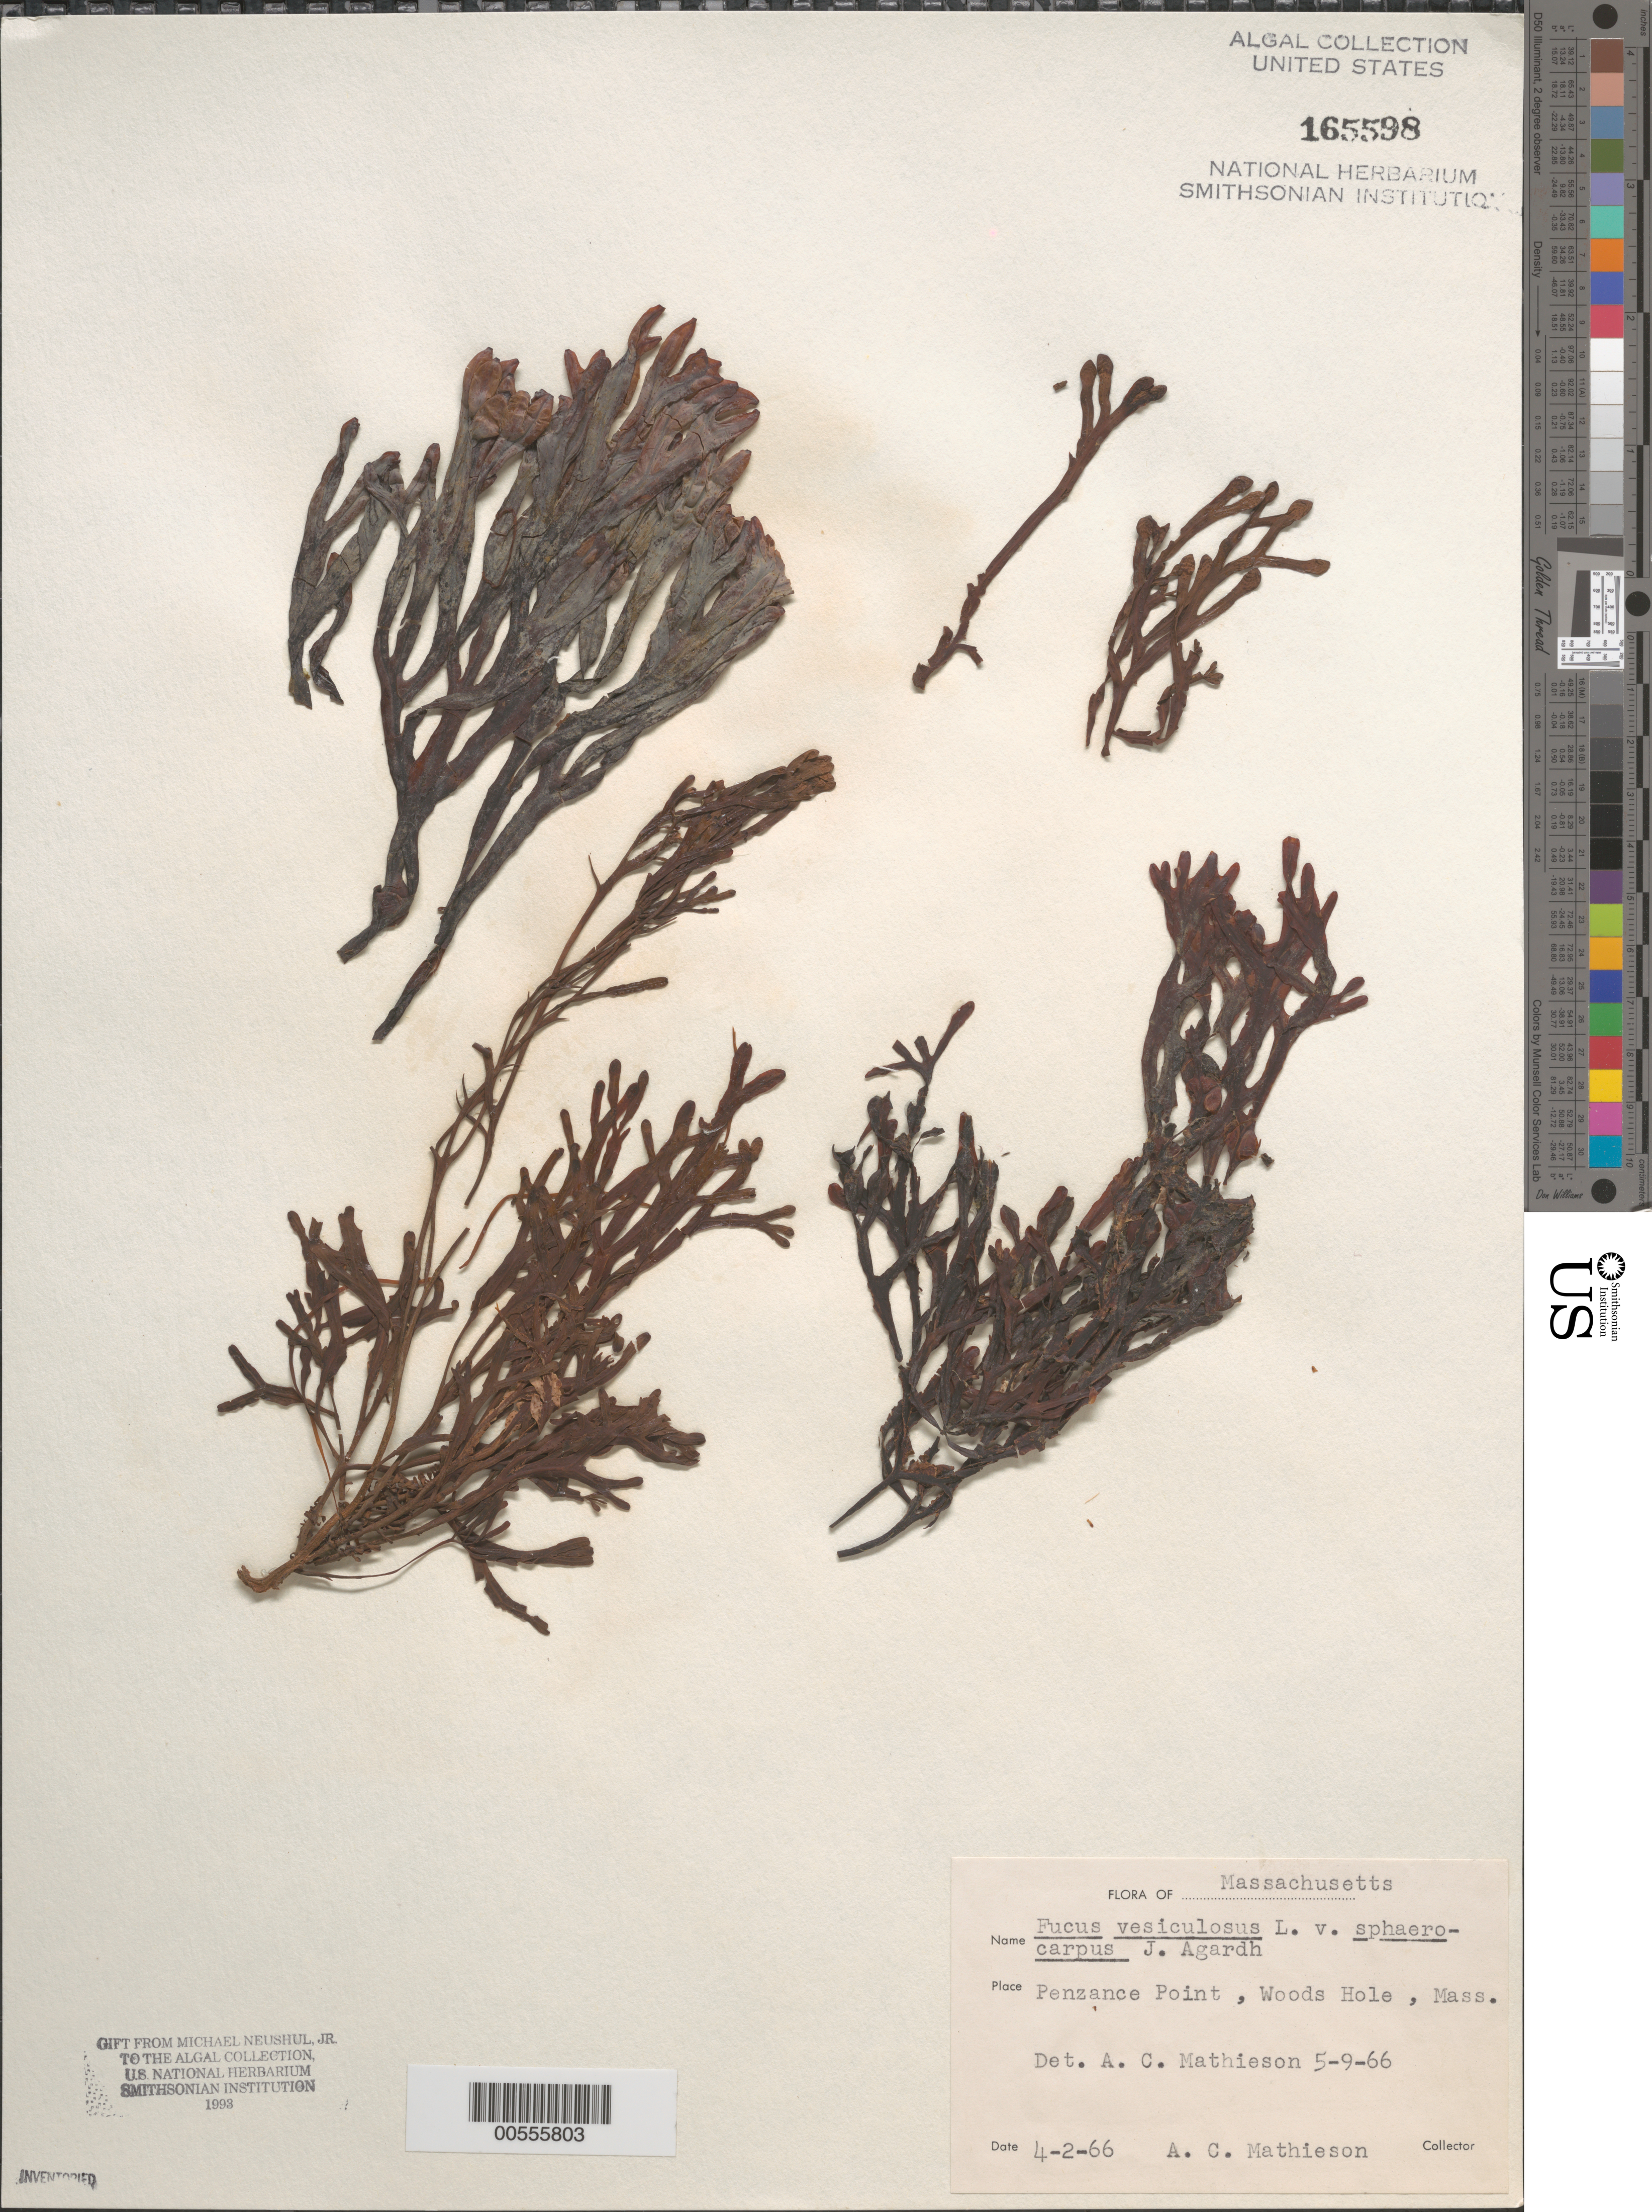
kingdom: Chromista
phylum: Ochrophyta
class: Phaeophyceae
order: Fucales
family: Fucaceae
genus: Fucus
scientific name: Fucus vesiculosus var. sphaerocarpus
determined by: Mathieson, A. C.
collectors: A. C. Mathieson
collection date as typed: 02 Apr 1966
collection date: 1966-04-02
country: United States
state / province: Massachusetts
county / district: Barnstable County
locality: Penzance Point Salt Marsh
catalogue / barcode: US 165598